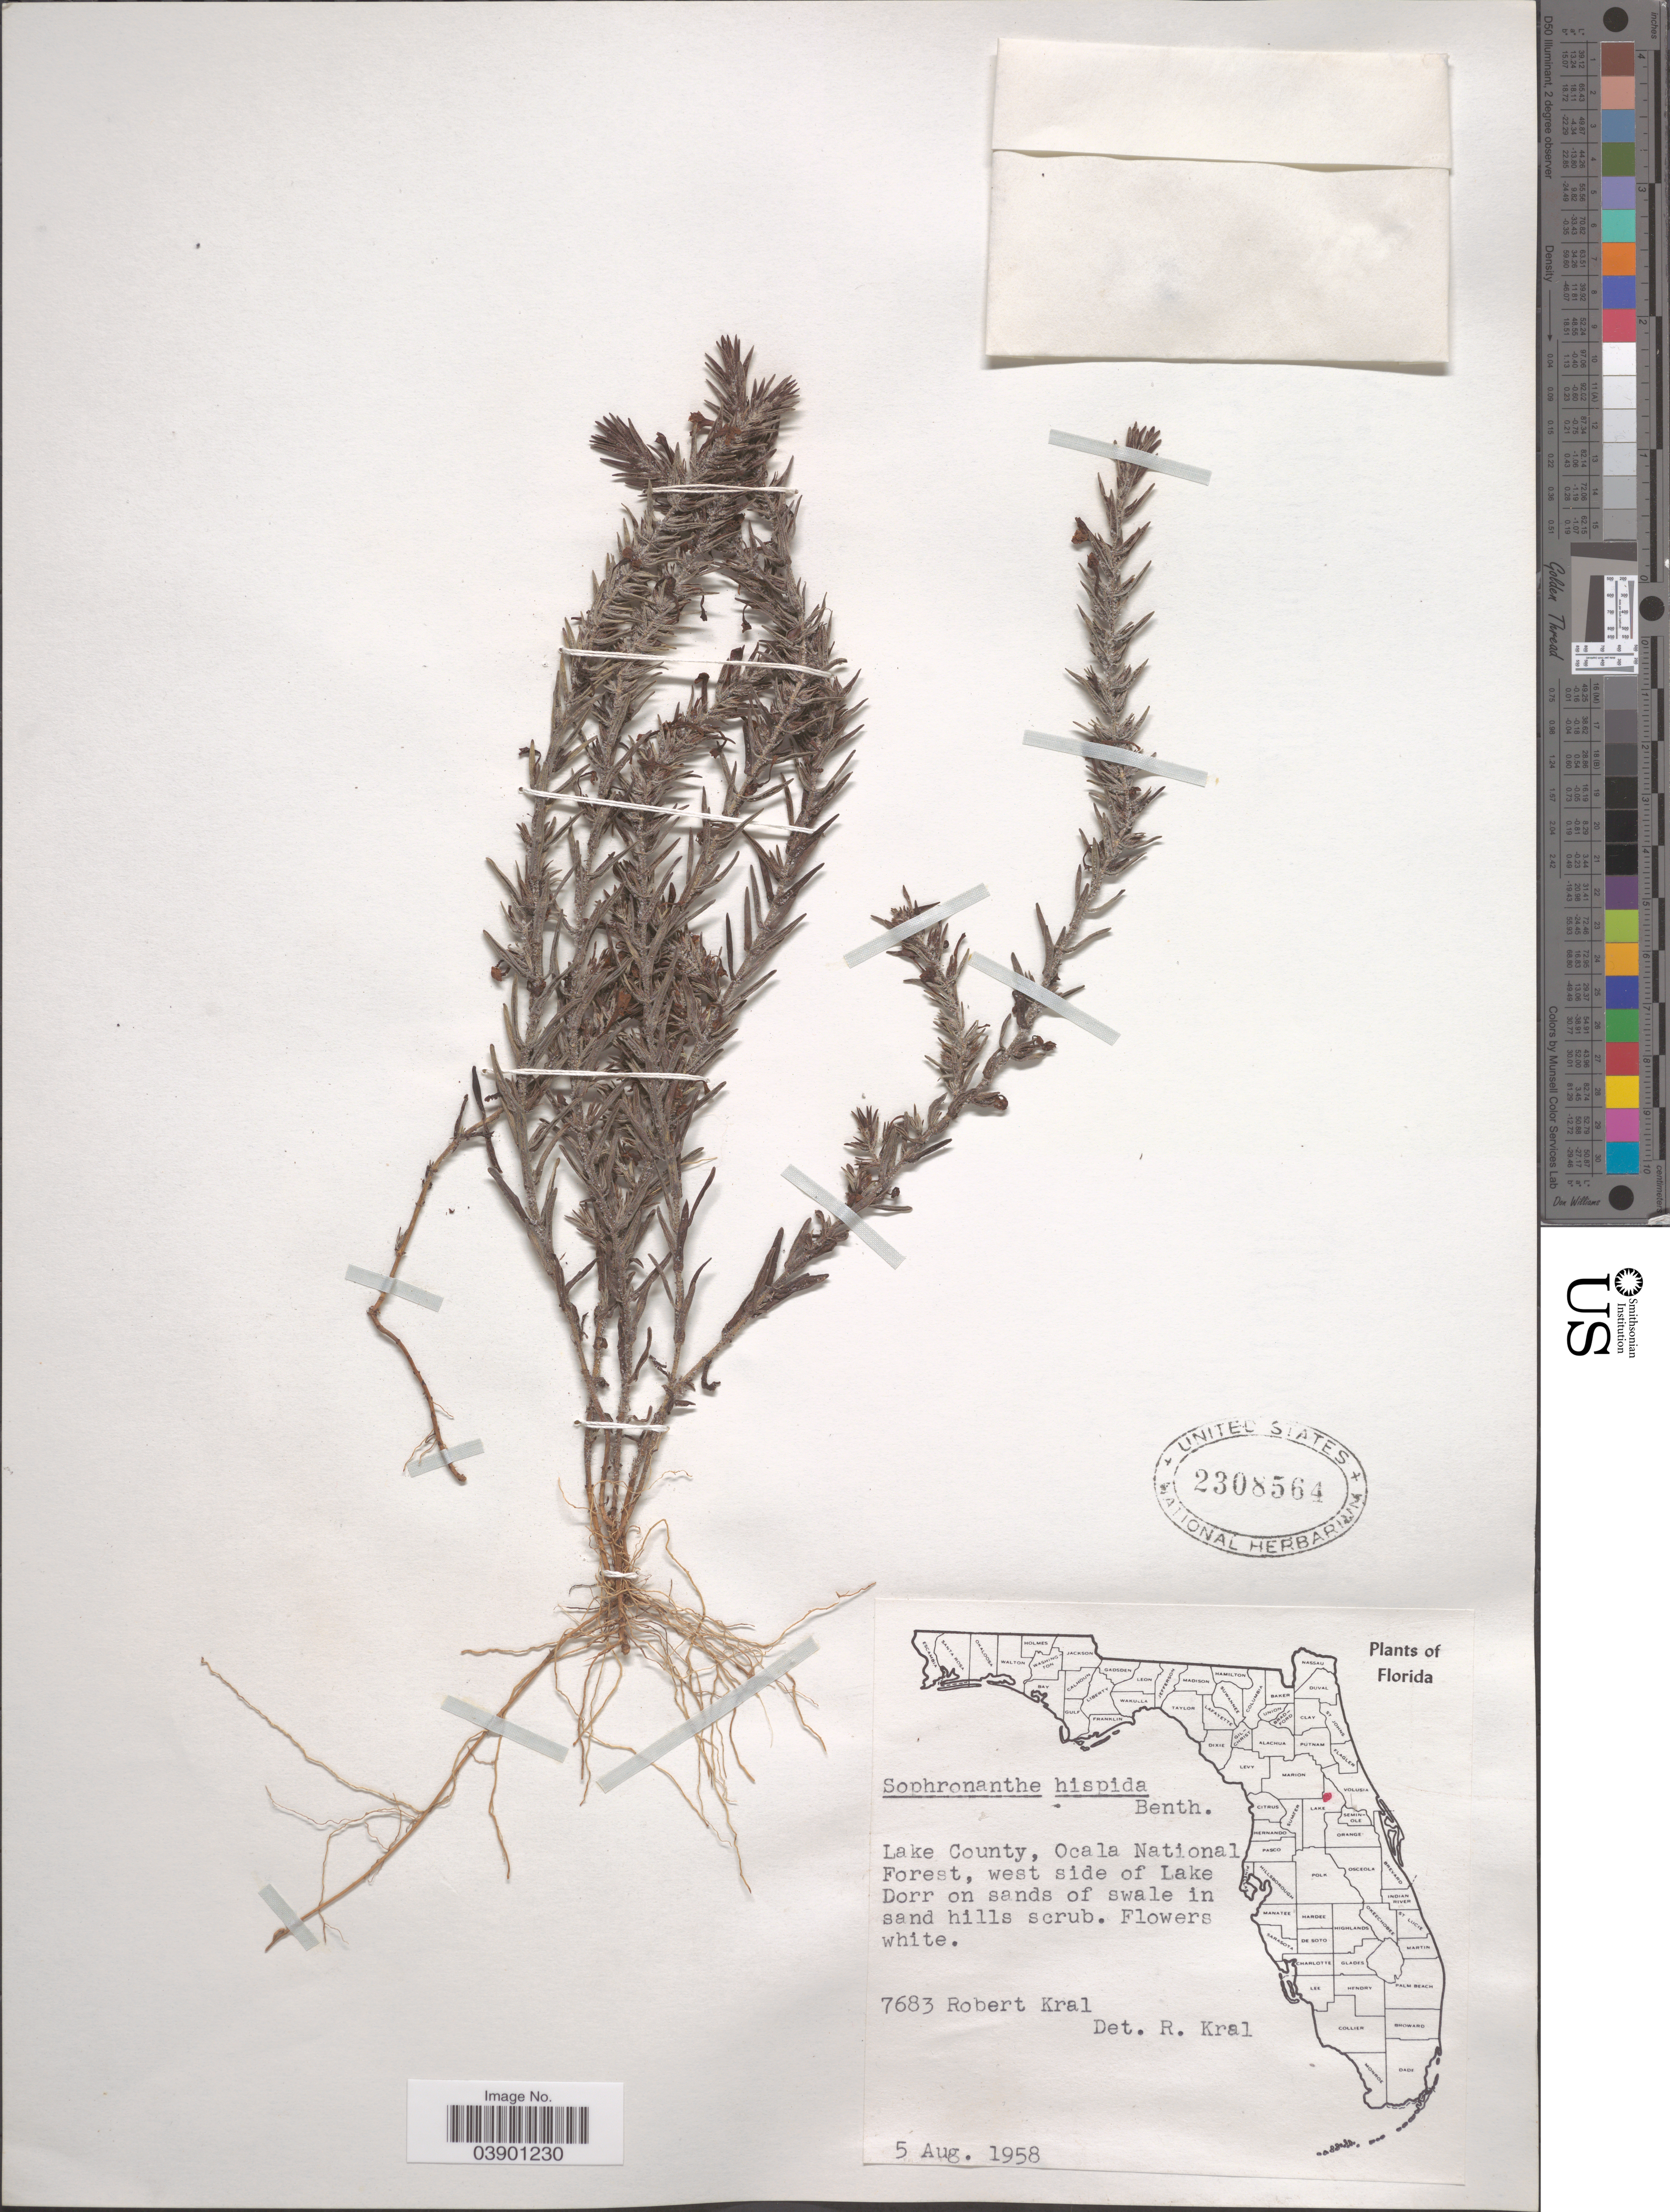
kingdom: Plantae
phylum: Tracheophyta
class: Magnoliopsida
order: Lamiales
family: Plantaginaceae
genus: Sophronanthe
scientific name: Sophronanthe hispida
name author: Benth. ex Lindl.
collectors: R. Kral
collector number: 7683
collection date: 1958-08-05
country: United States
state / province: Florida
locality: Lake County, Ocala National Forest, west side of Lake Dorr.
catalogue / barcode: US 2308564